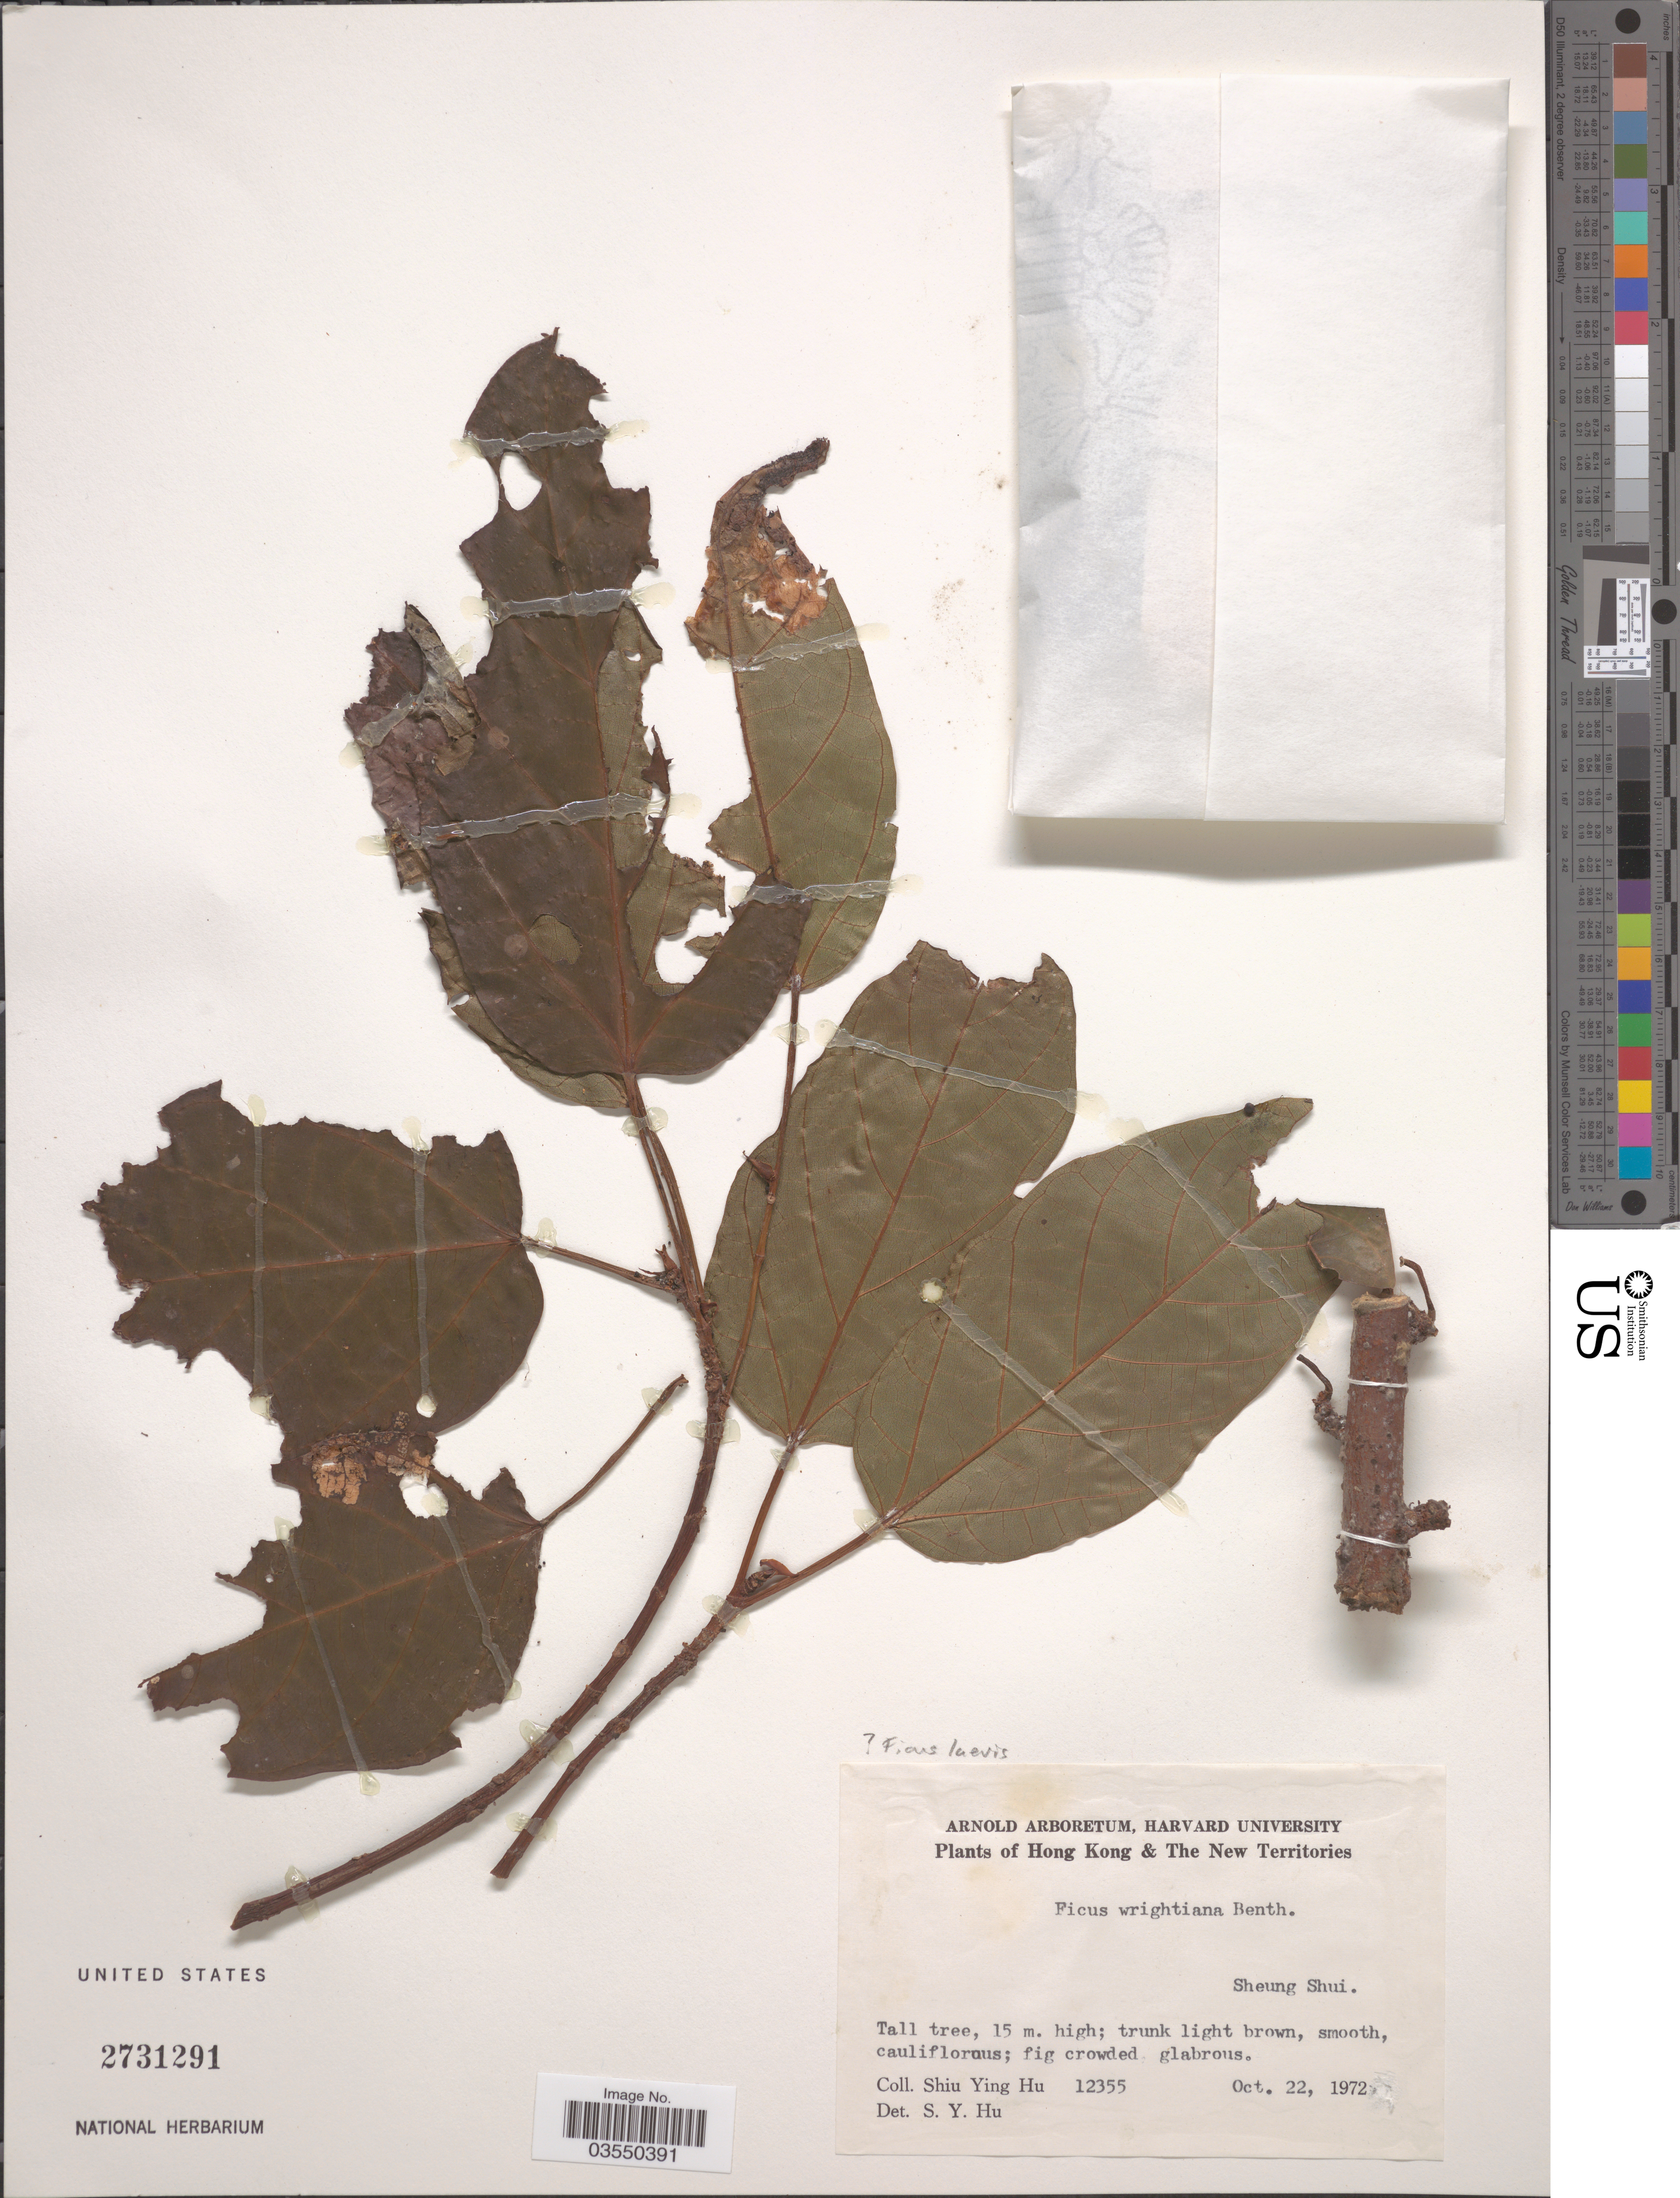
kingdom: Plantae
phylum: Tracheophyta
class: Magnoliopsida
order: Rosales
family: Moraceae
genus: Ficus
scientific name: Ficus laevis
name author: Blume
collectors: S. Y. Hu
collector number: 12355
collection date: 1972-10-22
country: China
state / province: Hong Kong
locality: The New Territories. Sheung Shui.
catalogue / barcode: US 2731291